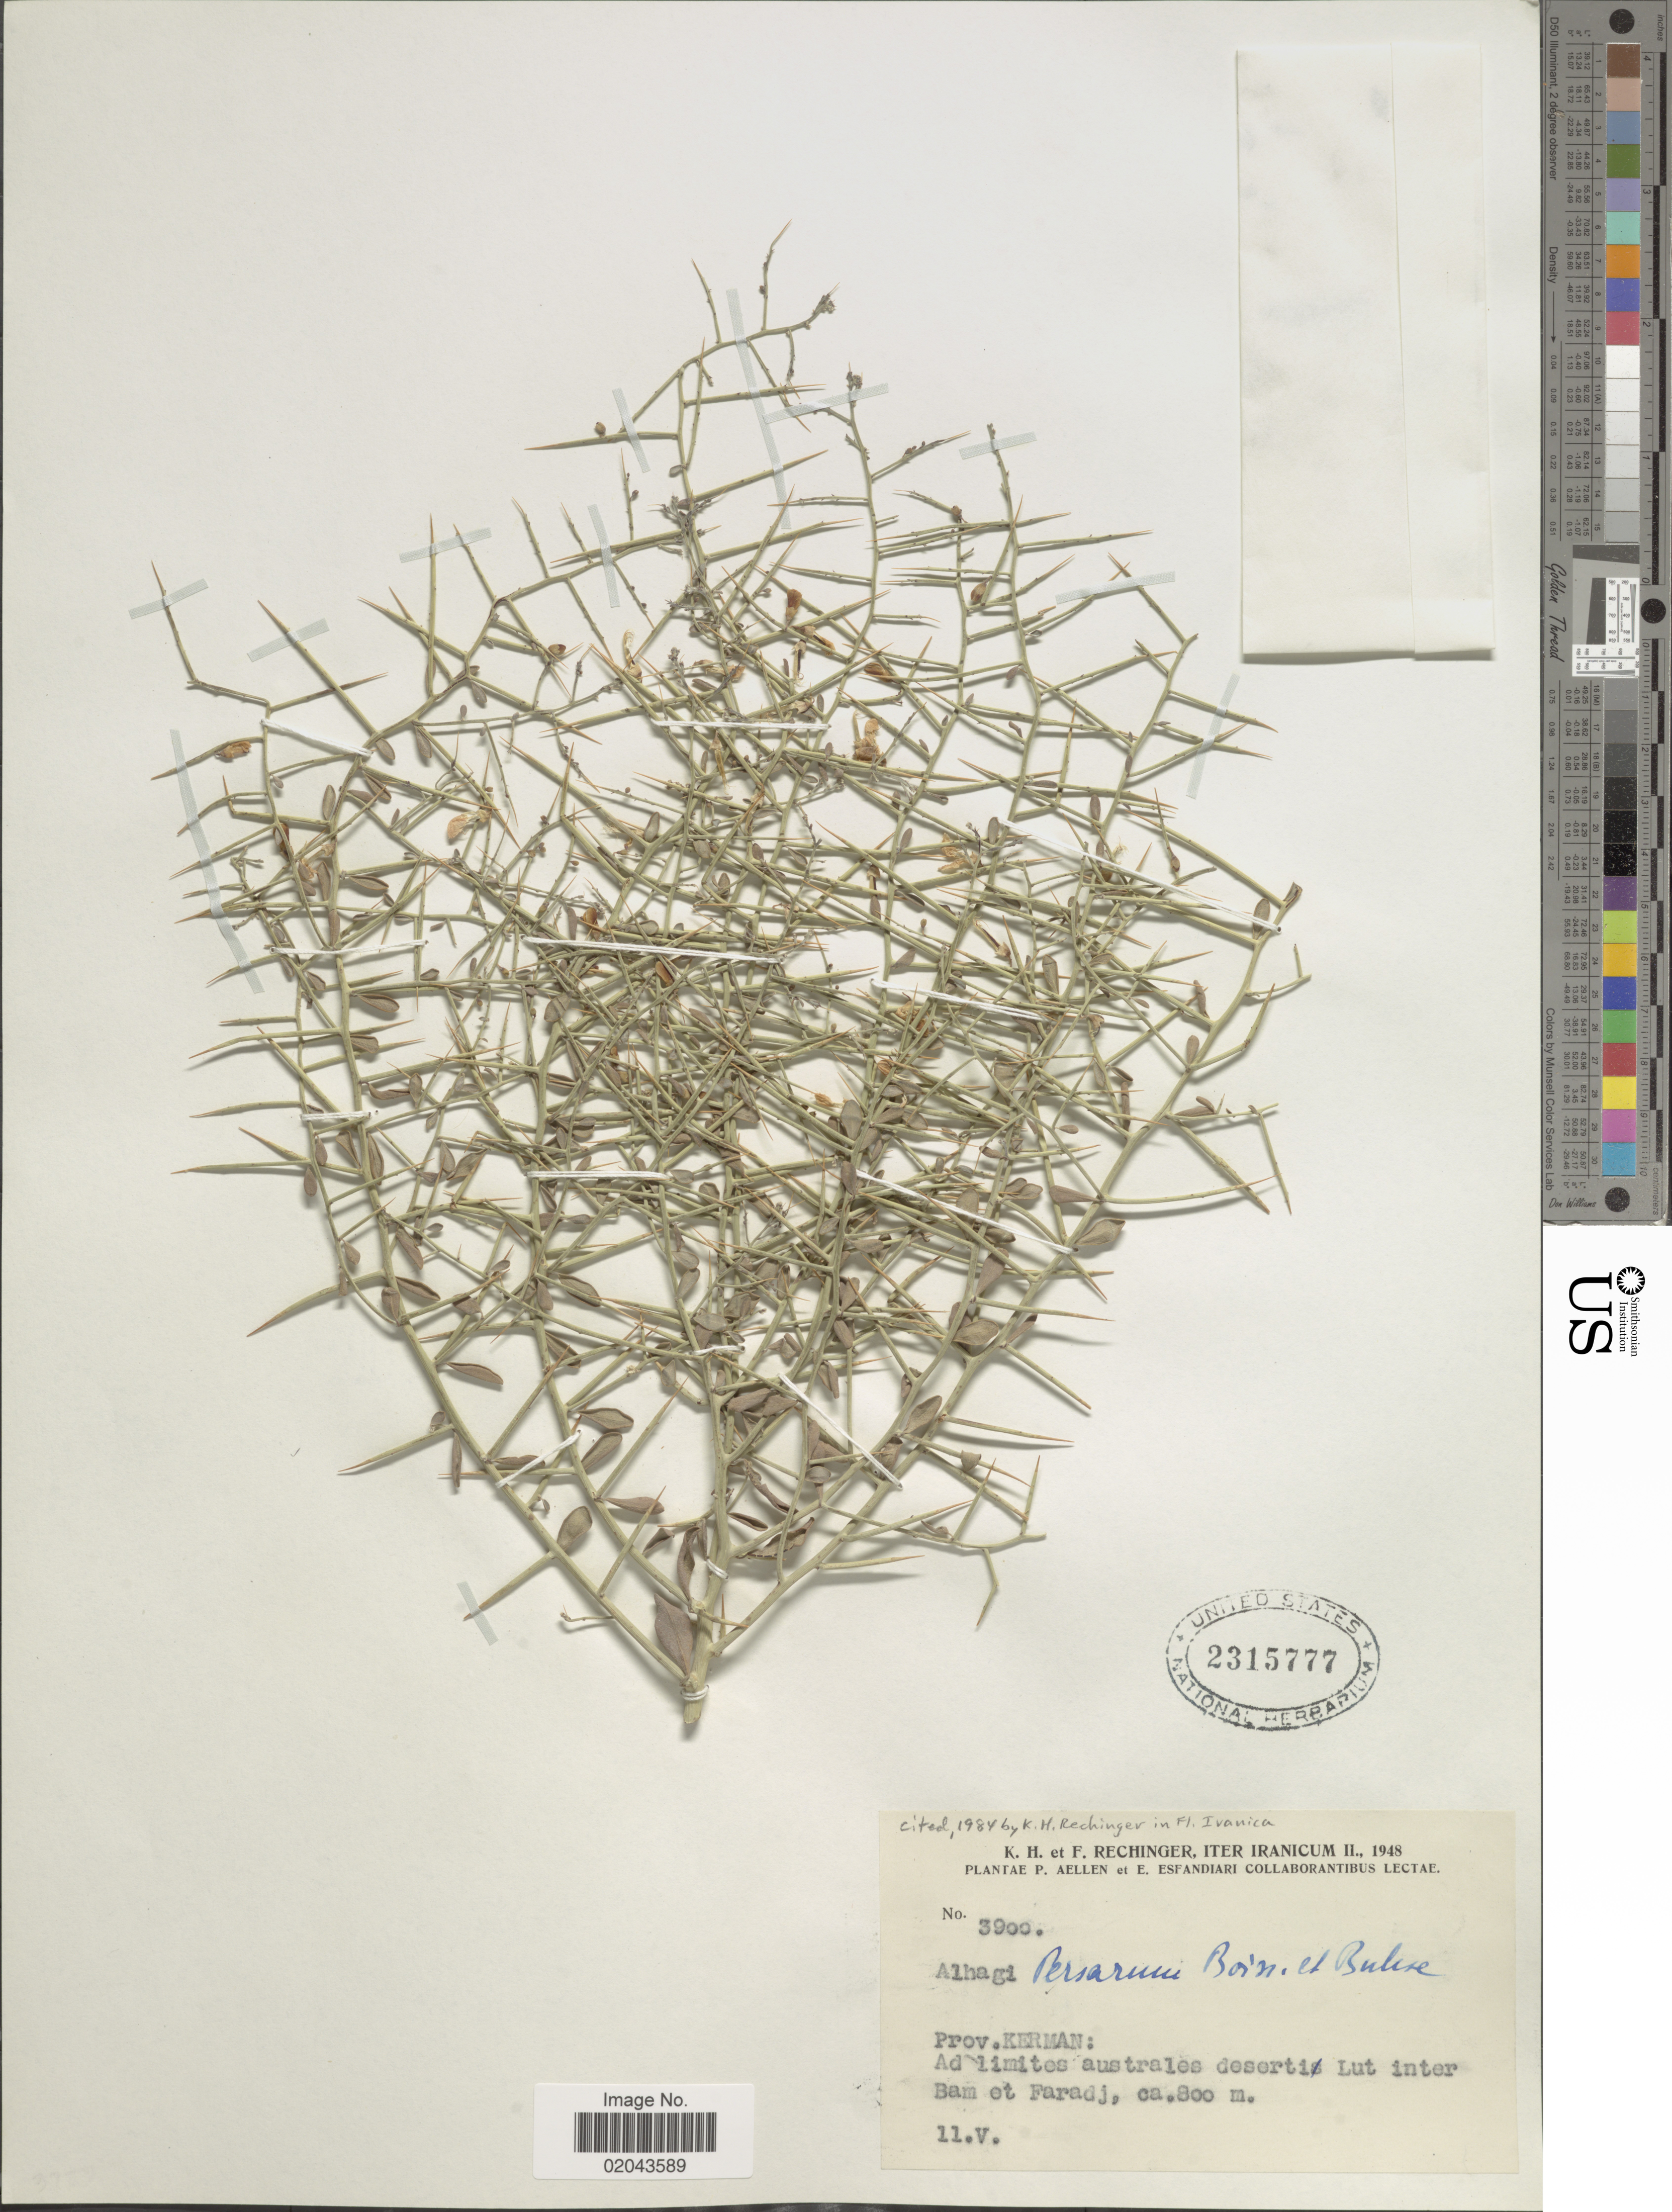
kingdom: Plantae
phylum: Tracheophyta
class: Magnoliopsida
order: Fabales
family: Fabaceae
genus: Alhagi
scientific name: Alhagi persarum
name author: Boiss. & Buhse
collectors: K. H. Rechinger, F. Rechinger, P. Aellen & E. Esfandiari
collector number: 3900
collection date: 1948-05-11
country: Iran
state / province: Kerman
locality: Iter Iranicum, ad limites australes deserti lut inter Bam et Faradj.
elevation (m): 800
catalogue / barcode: US 2315777